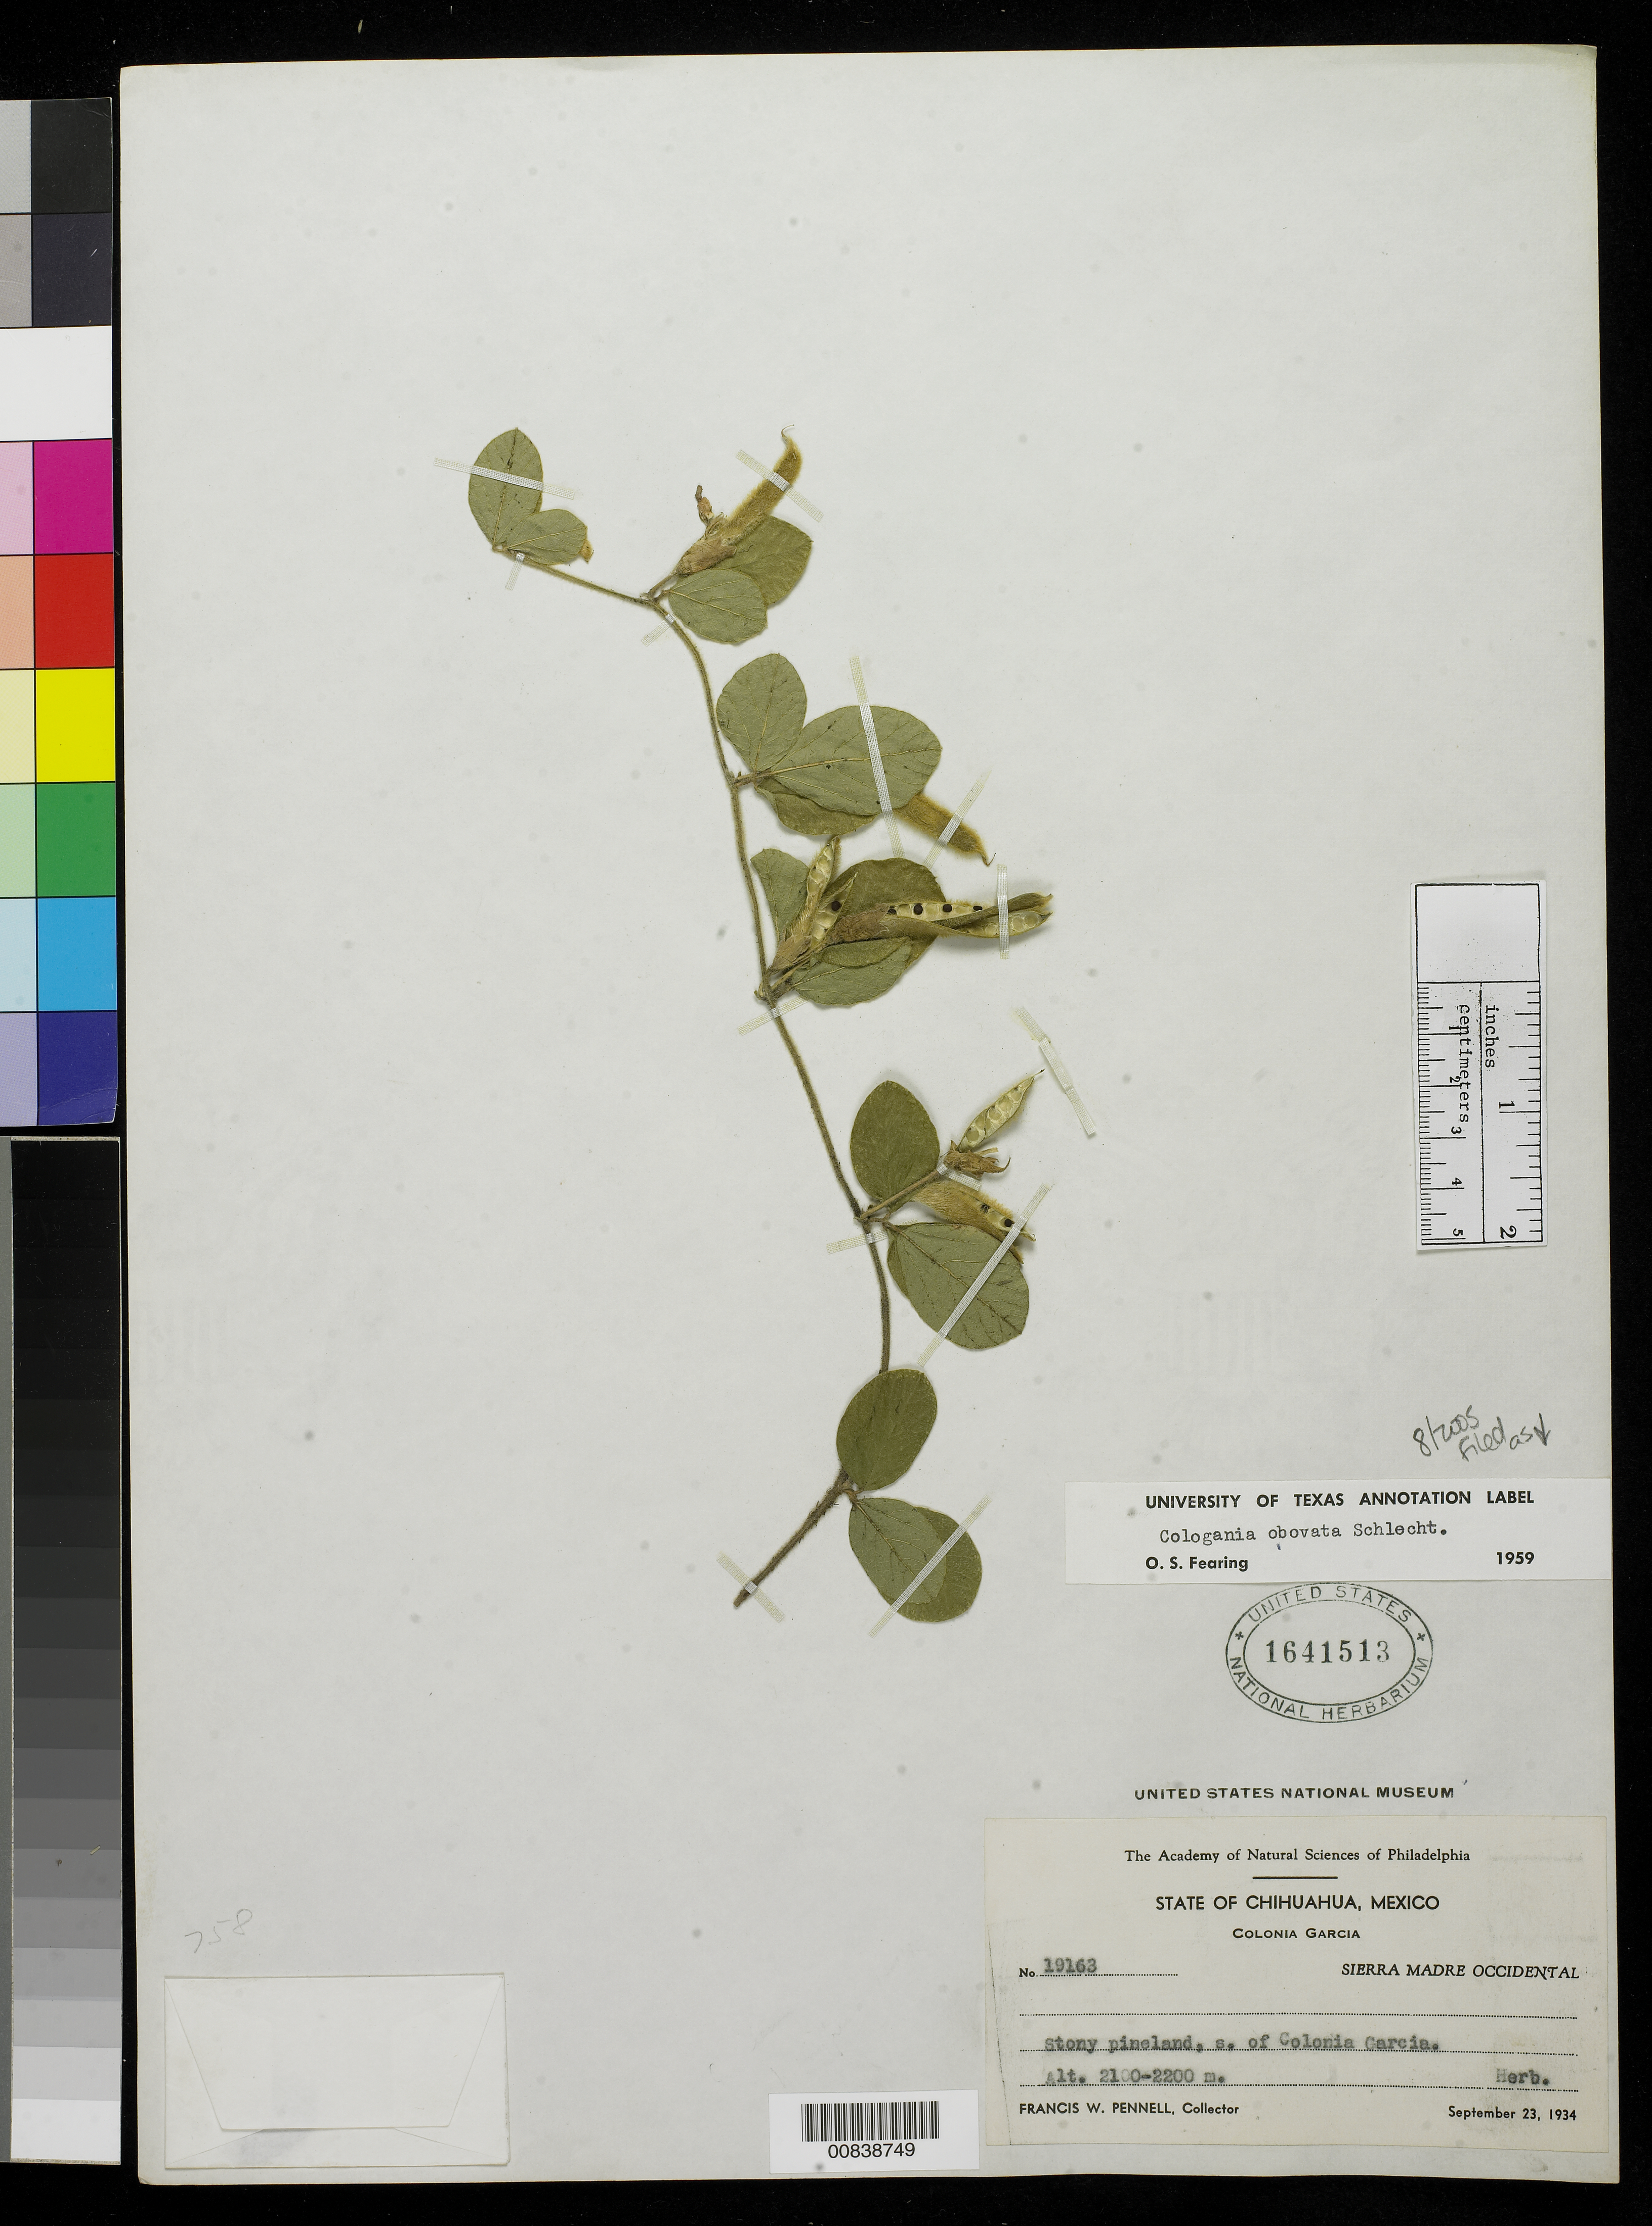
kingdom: Plantae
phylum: Tracheophyta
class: Magnoliopsida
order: Fabales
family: Fabaceae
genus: Cologania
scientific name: Cologania obovata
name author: Schltdl.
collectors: F. W. Pennell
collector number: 19163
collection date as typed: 23 Sep 1934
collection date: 1934-09-23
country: Mexico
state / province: Chihuahua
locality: S. of Colonia García. Sierra Madre Occidental, Chihuahua.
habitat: Stony pineland.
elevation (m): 2200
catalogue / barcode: US 1641513